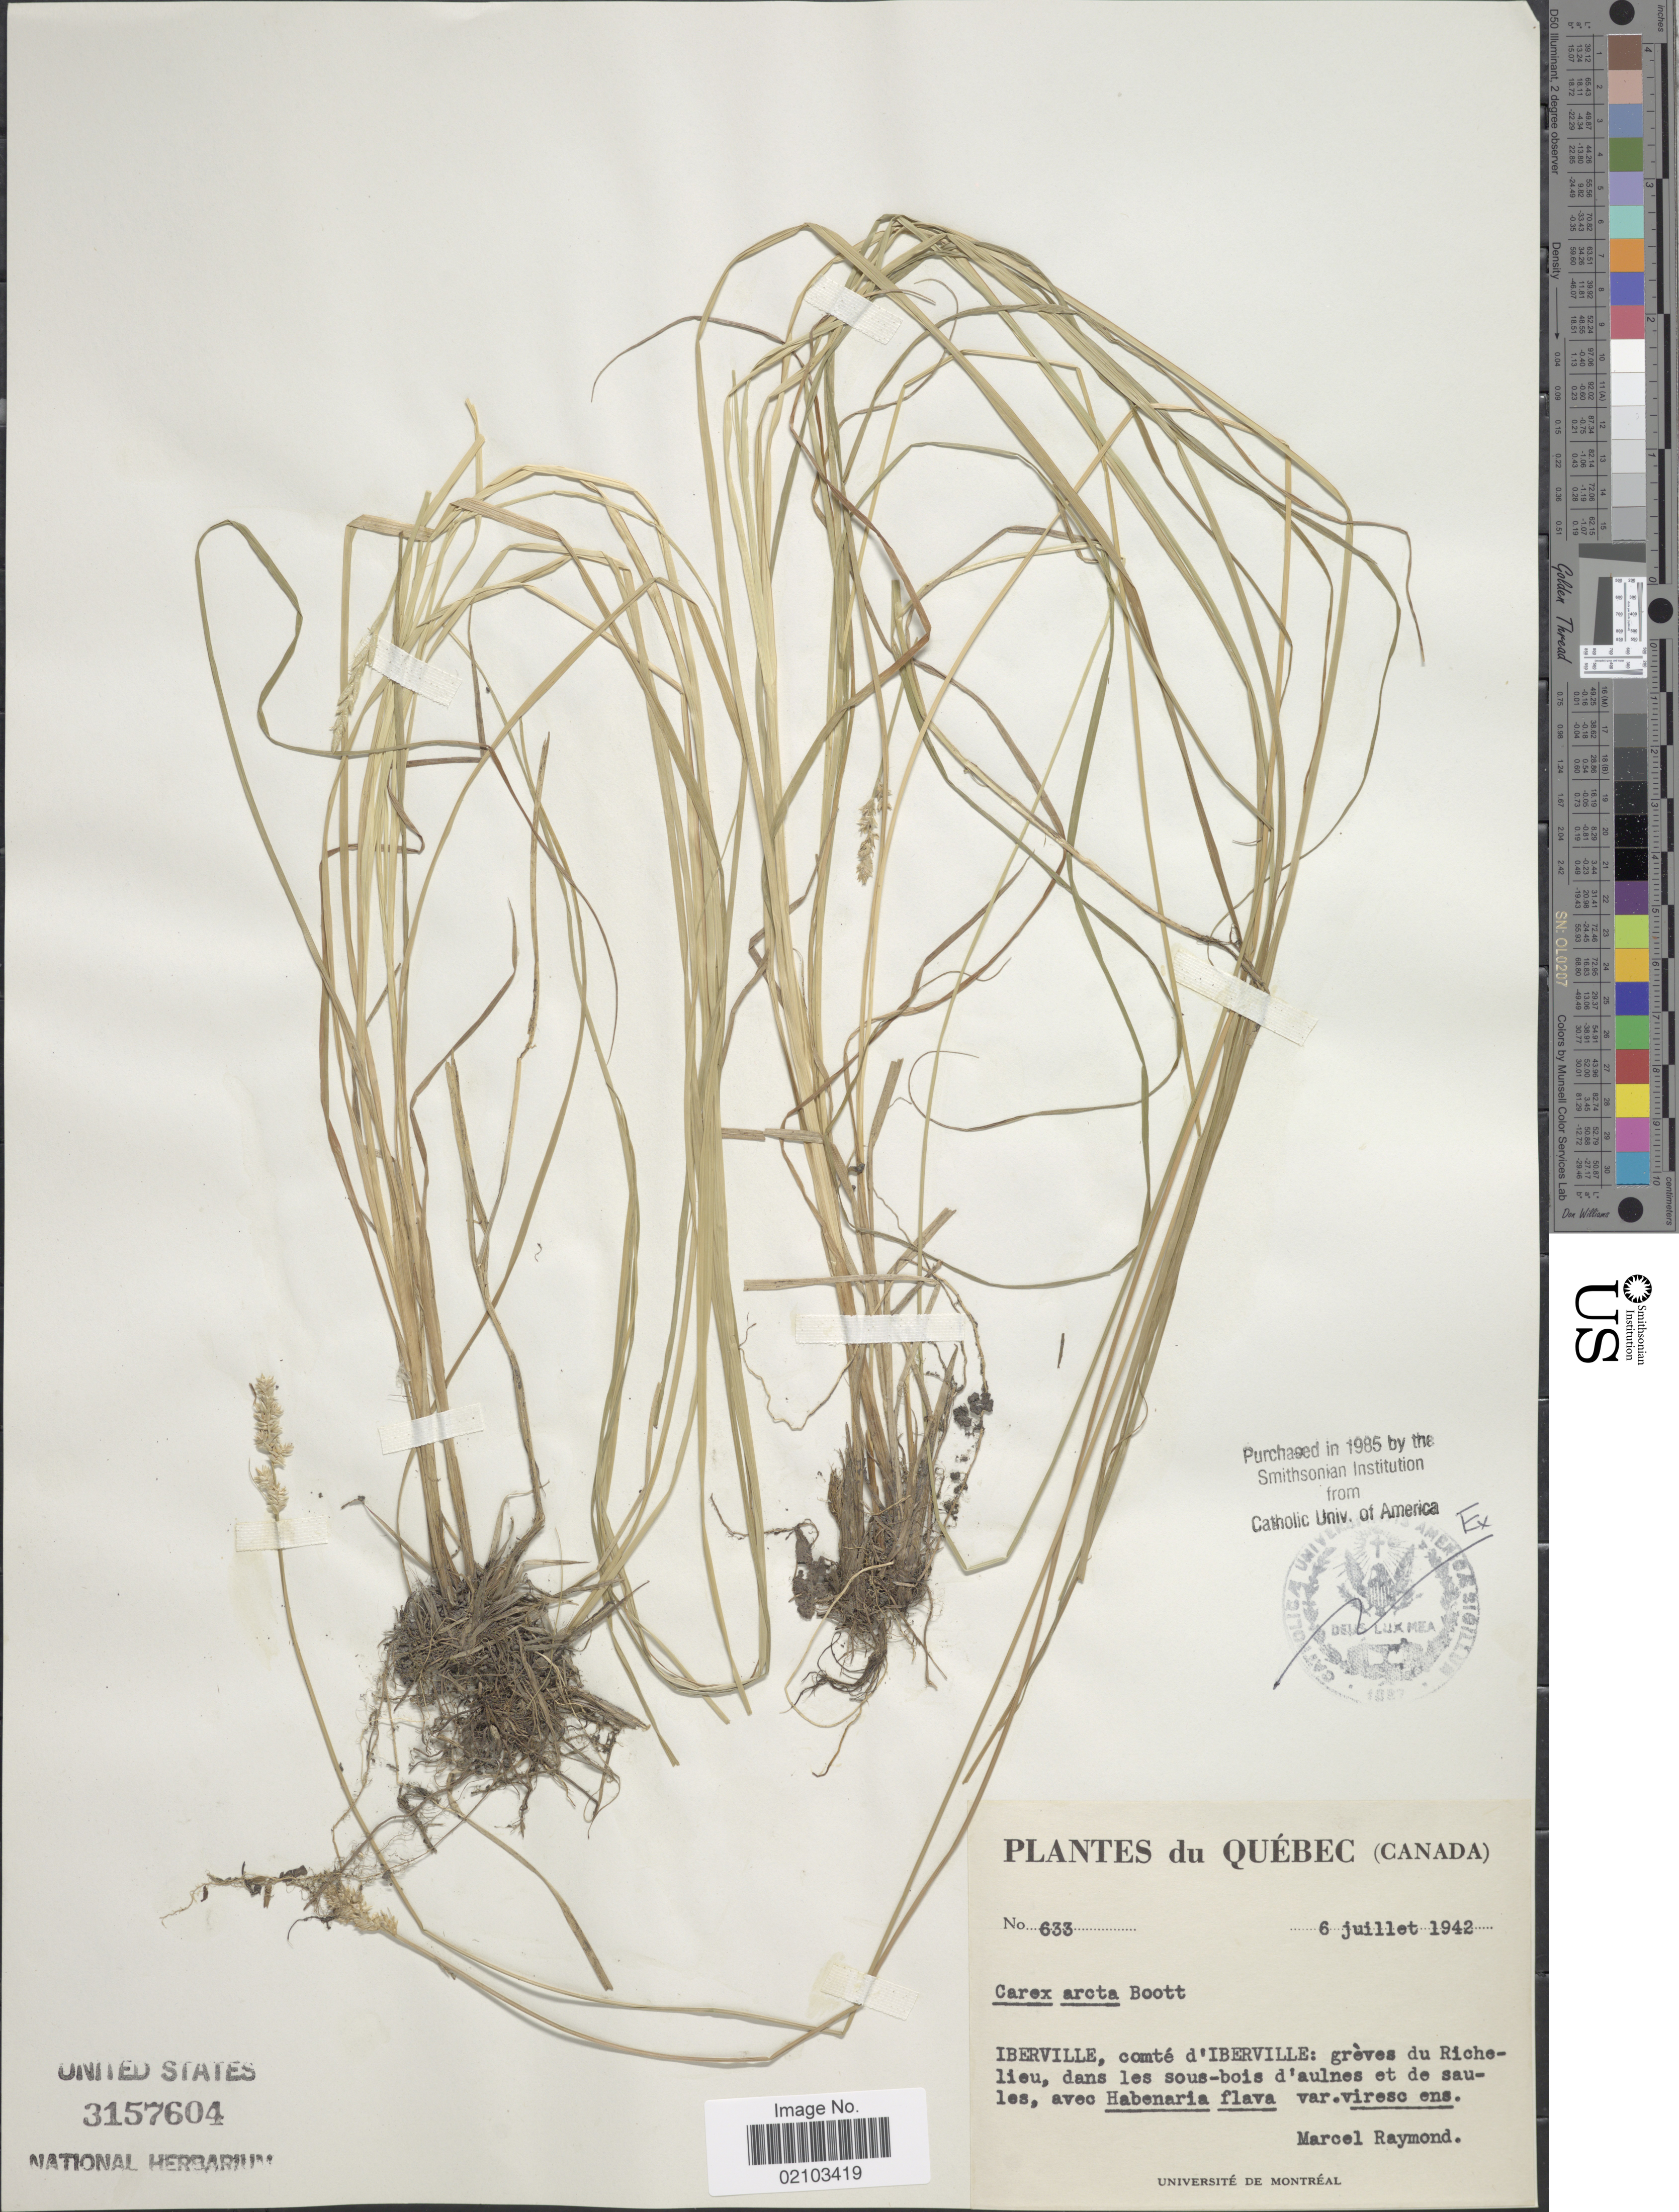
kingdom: Plantae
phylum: Tracheophyta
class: Liliopsida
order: Poales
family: Cyperaceae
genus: Carex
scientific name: Carex arcta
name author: Boott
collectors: M. Raymond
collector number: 633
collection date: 1942-07-06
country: Canada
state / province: Quebec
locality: Iberville, comte d'Iberville: greves du Richelieu, dans les sous-bois d'aulnes et de saules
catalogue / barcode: US 3157604